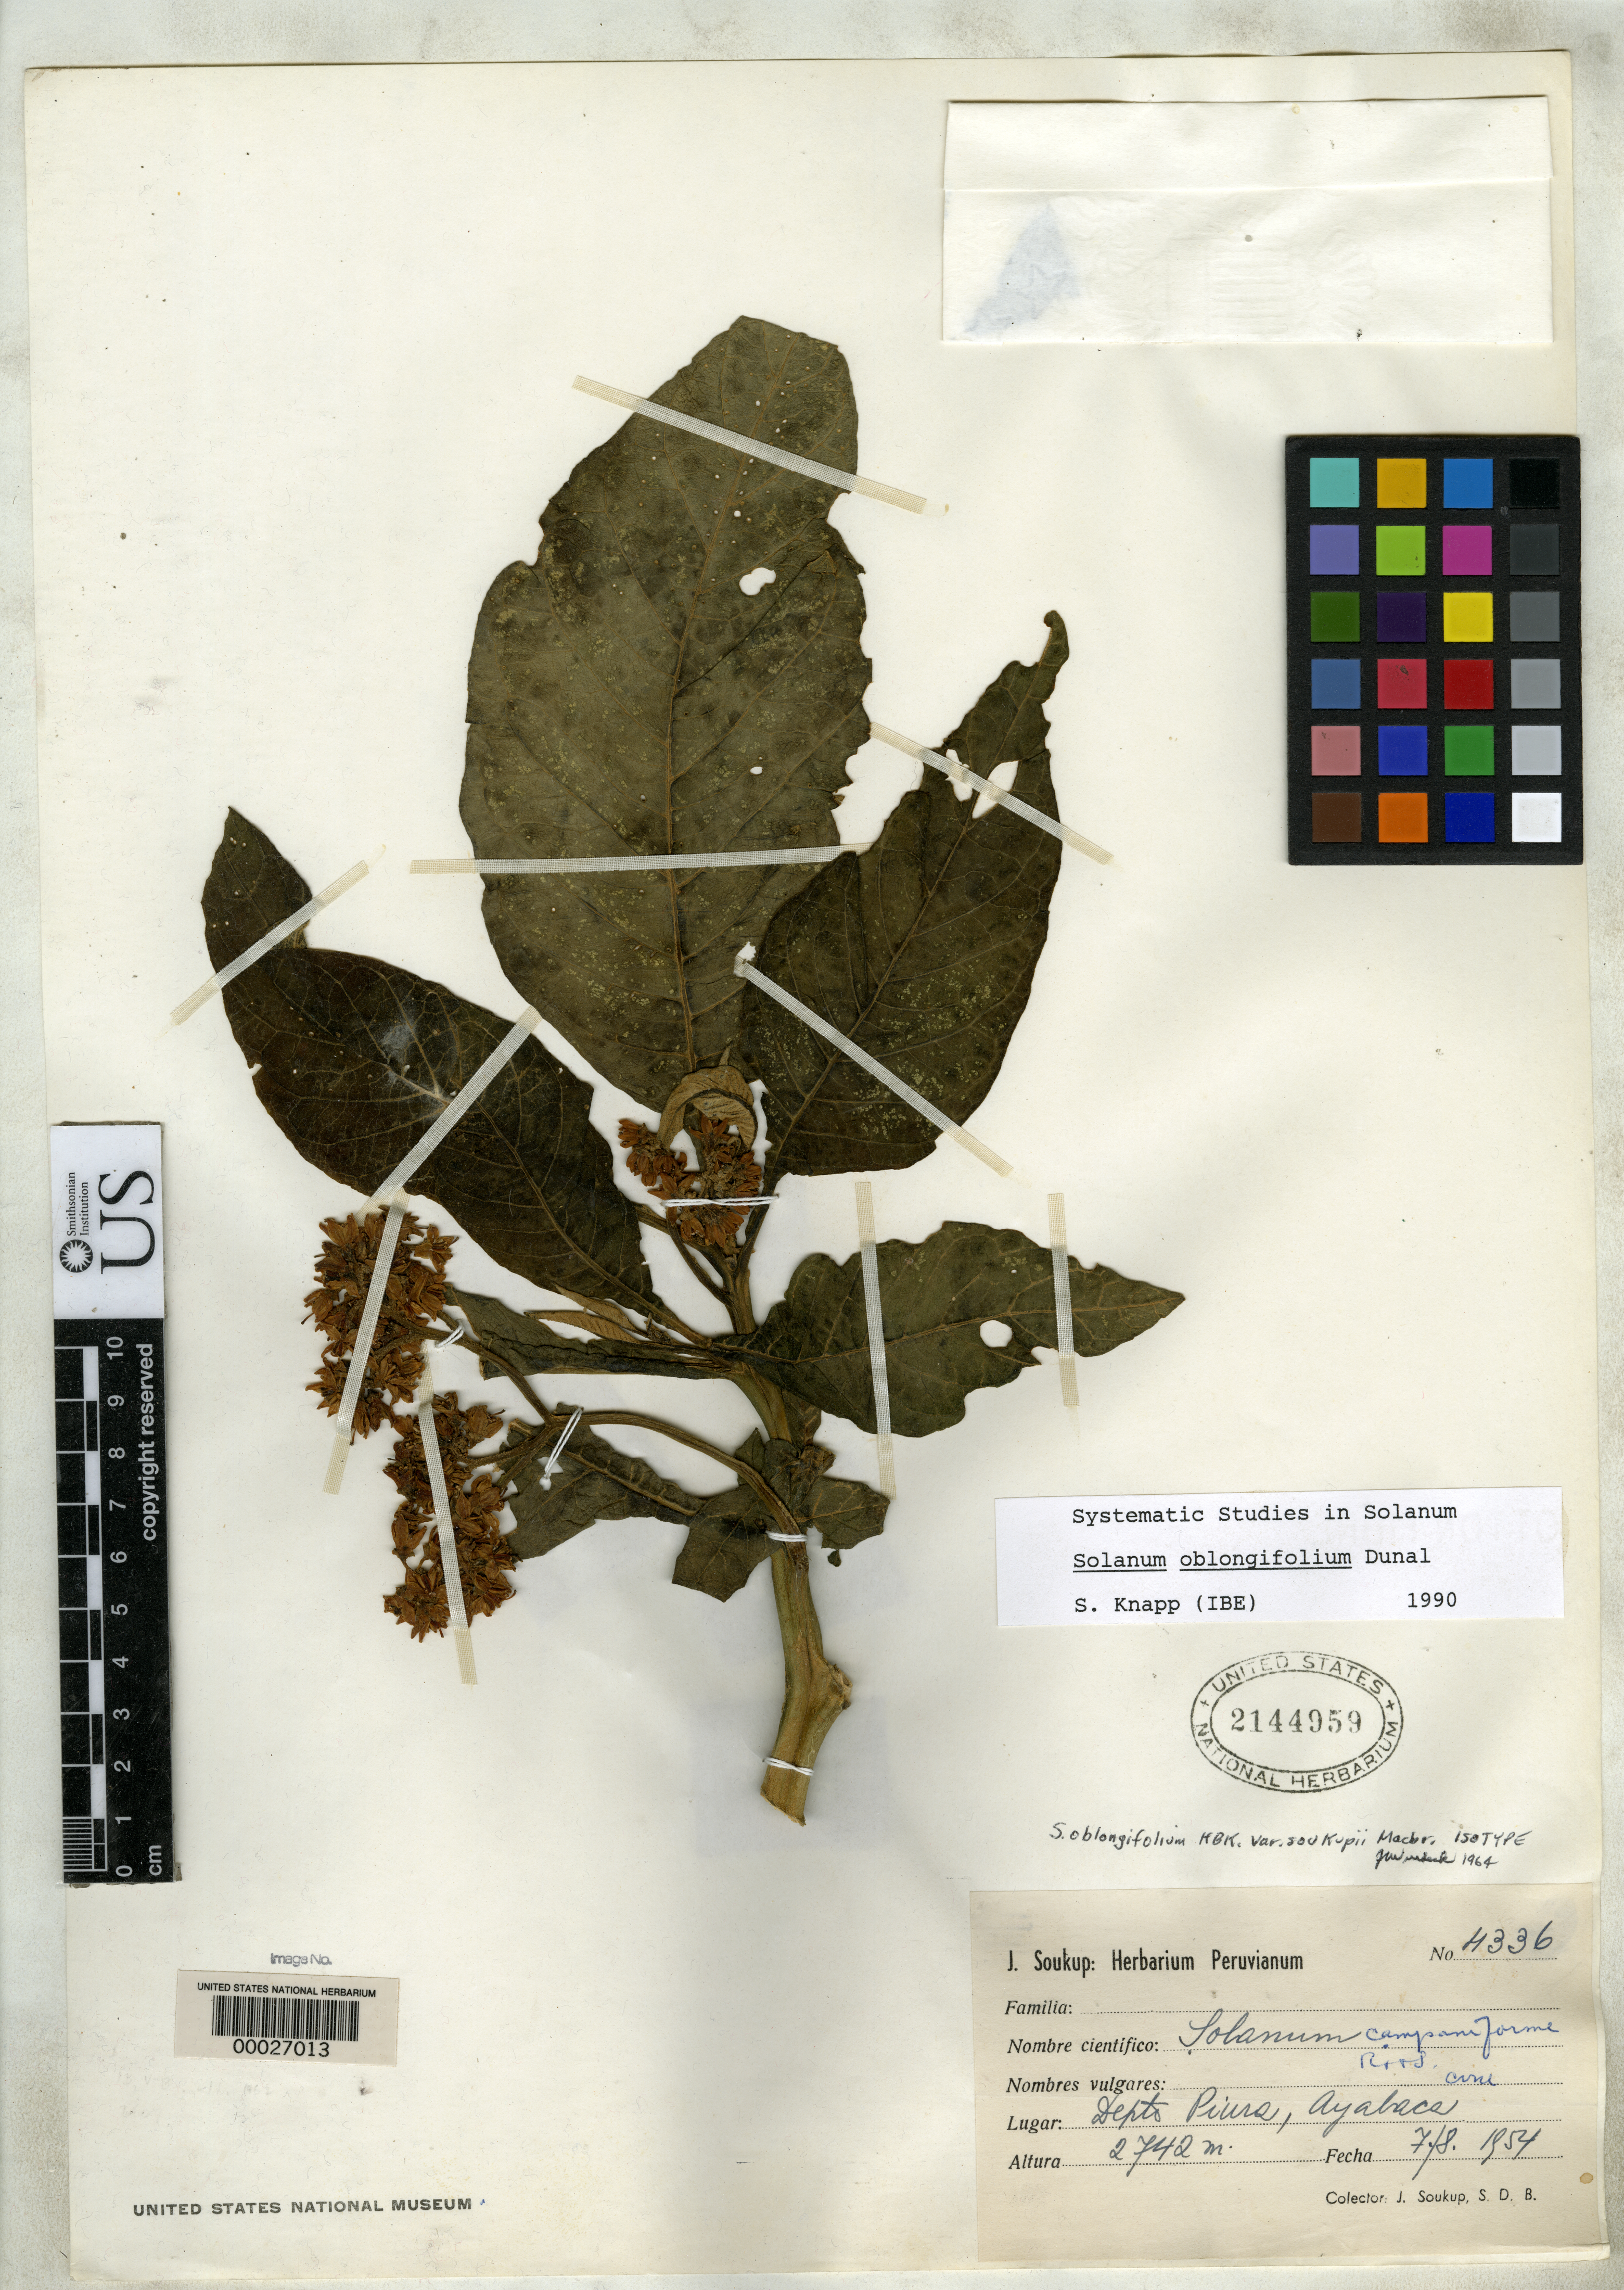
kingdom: Plantae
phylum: Tracheophyta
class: Magnoliopsida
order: Solanales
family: Solanaceae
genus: Solanum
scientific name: Solanum oblongifolium var. soukupii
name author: J.F. Macbr.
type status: Isotype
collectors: J. J. Soukup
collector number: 4336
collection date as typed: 1954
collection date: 1954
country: Peru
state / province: Piura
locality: Ayavaca.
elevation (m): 2742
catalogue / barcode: US 2144959